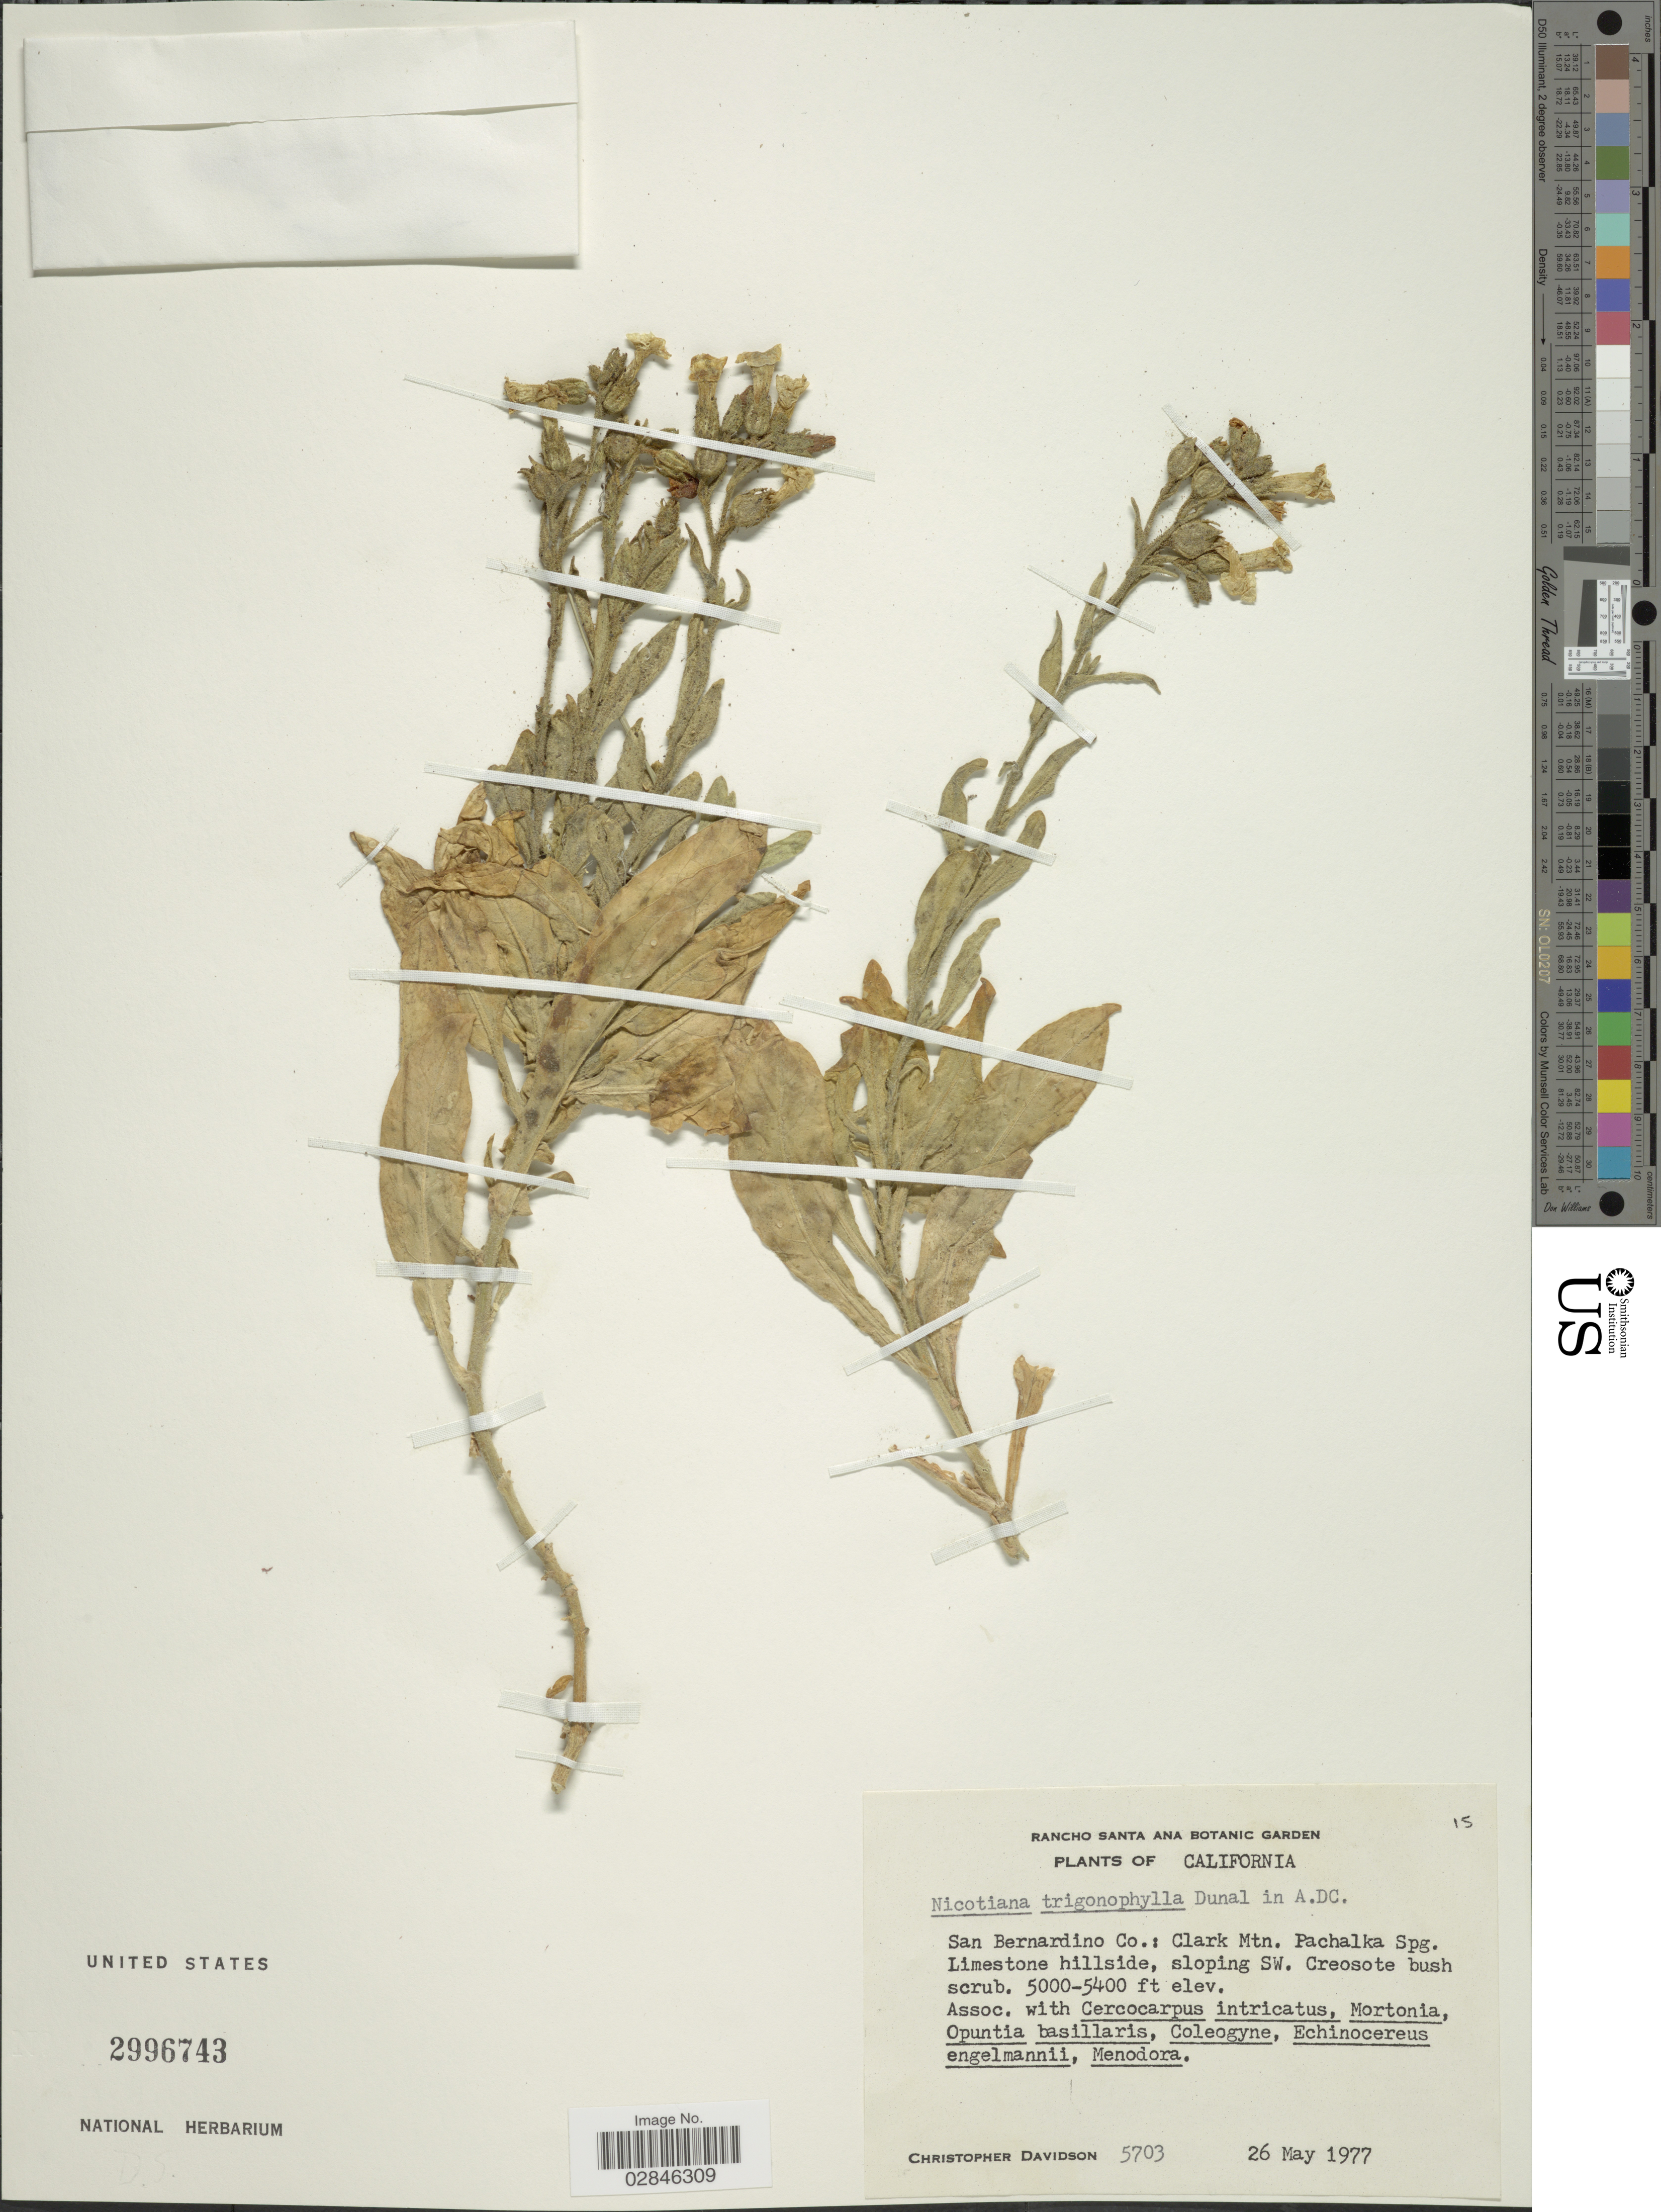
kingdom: Plantae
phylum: Tracheophyta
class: Magnoliopsida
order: Solanales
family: Solanaceae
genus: Nicotiana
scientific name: Nicotiana trigonophylla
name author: Dunal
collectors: C. Davidson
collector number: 5703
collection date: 1977-05-26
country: United States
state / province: California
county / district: San Bernardino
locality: San Bernardino Co.: Clark Mtn. Pachalka Spg. Limestone hillside, sloping SW.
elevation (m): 1524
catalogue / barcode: US 2996743